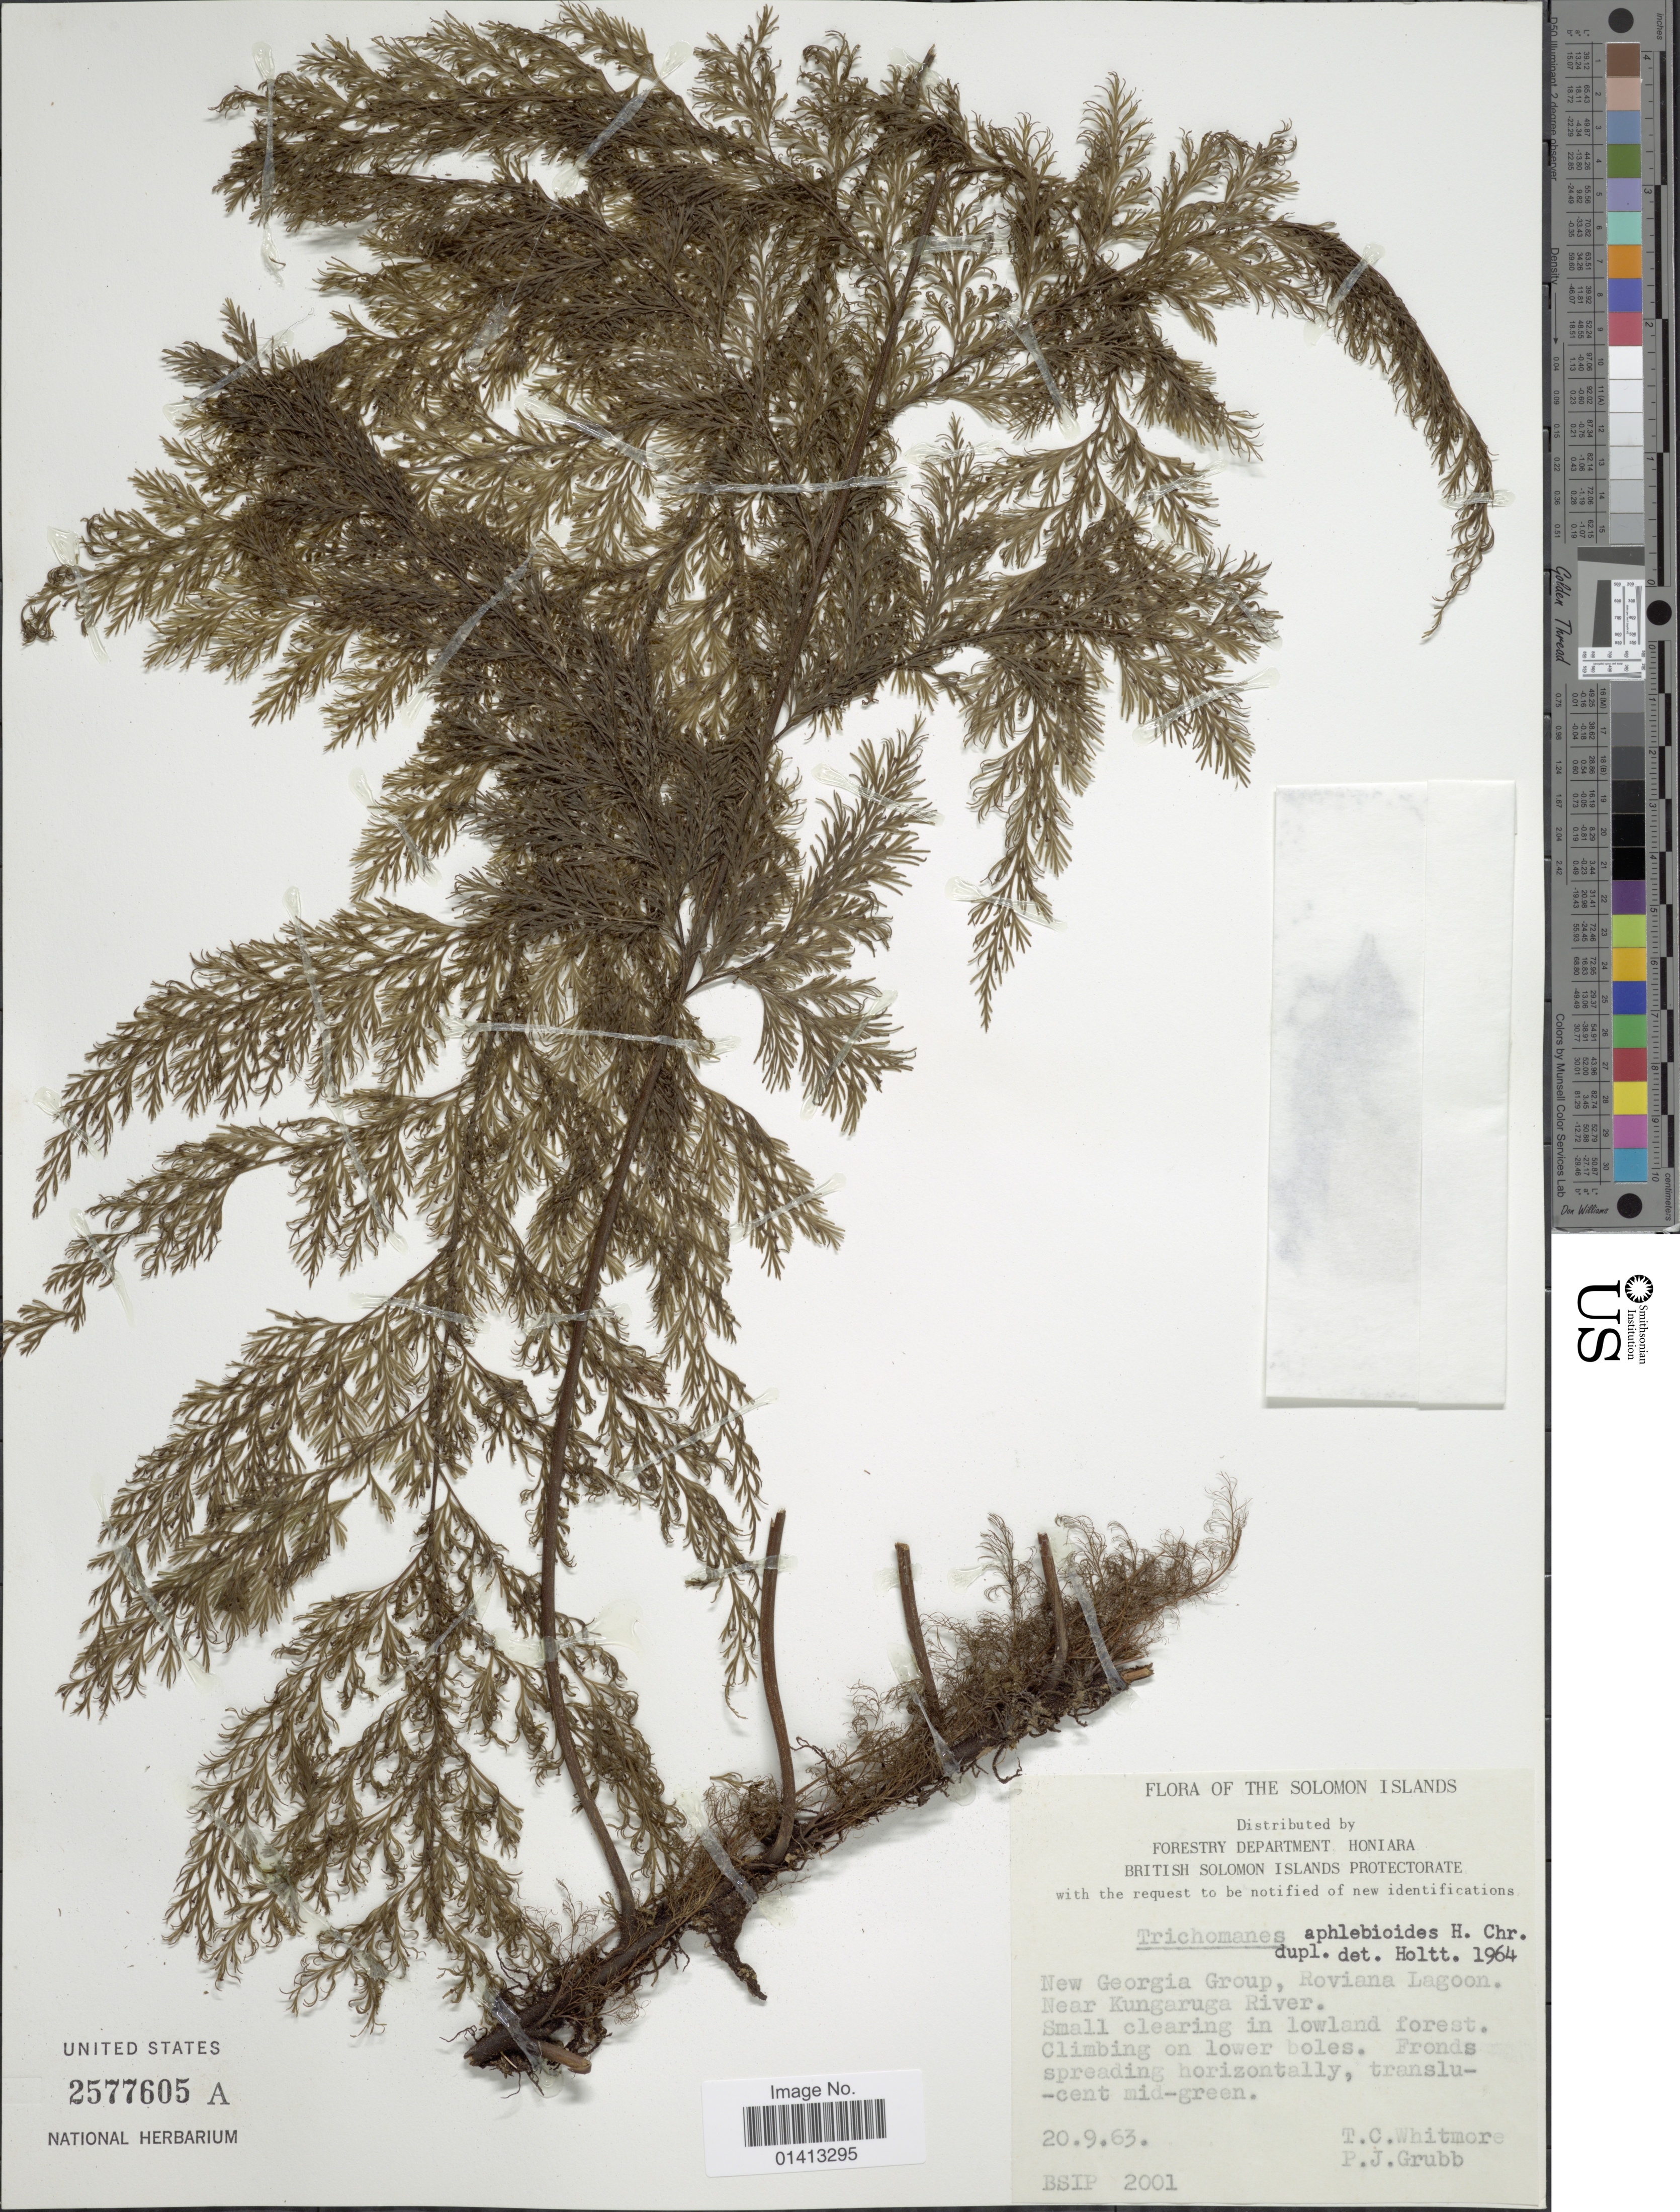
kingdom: Plantae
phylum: Tracheophyta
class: Polypodiopsida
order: Hymenophyllales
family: Hymenophyllaceae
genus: Crepidomanes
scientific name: Crepidomanes aphlebioides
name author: (Christ) I.M. Turner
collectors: T. C. Whitmore & P. J. Grubb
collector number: BSIP 2001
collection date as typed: Transcribed d/m/y: 20/9/63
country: Solomon Islands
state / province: Solomon Islands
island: New Georgia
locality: New Georgia Group, Roviana Lagoon. Near Kungaruga River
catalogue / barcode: US 2577605A